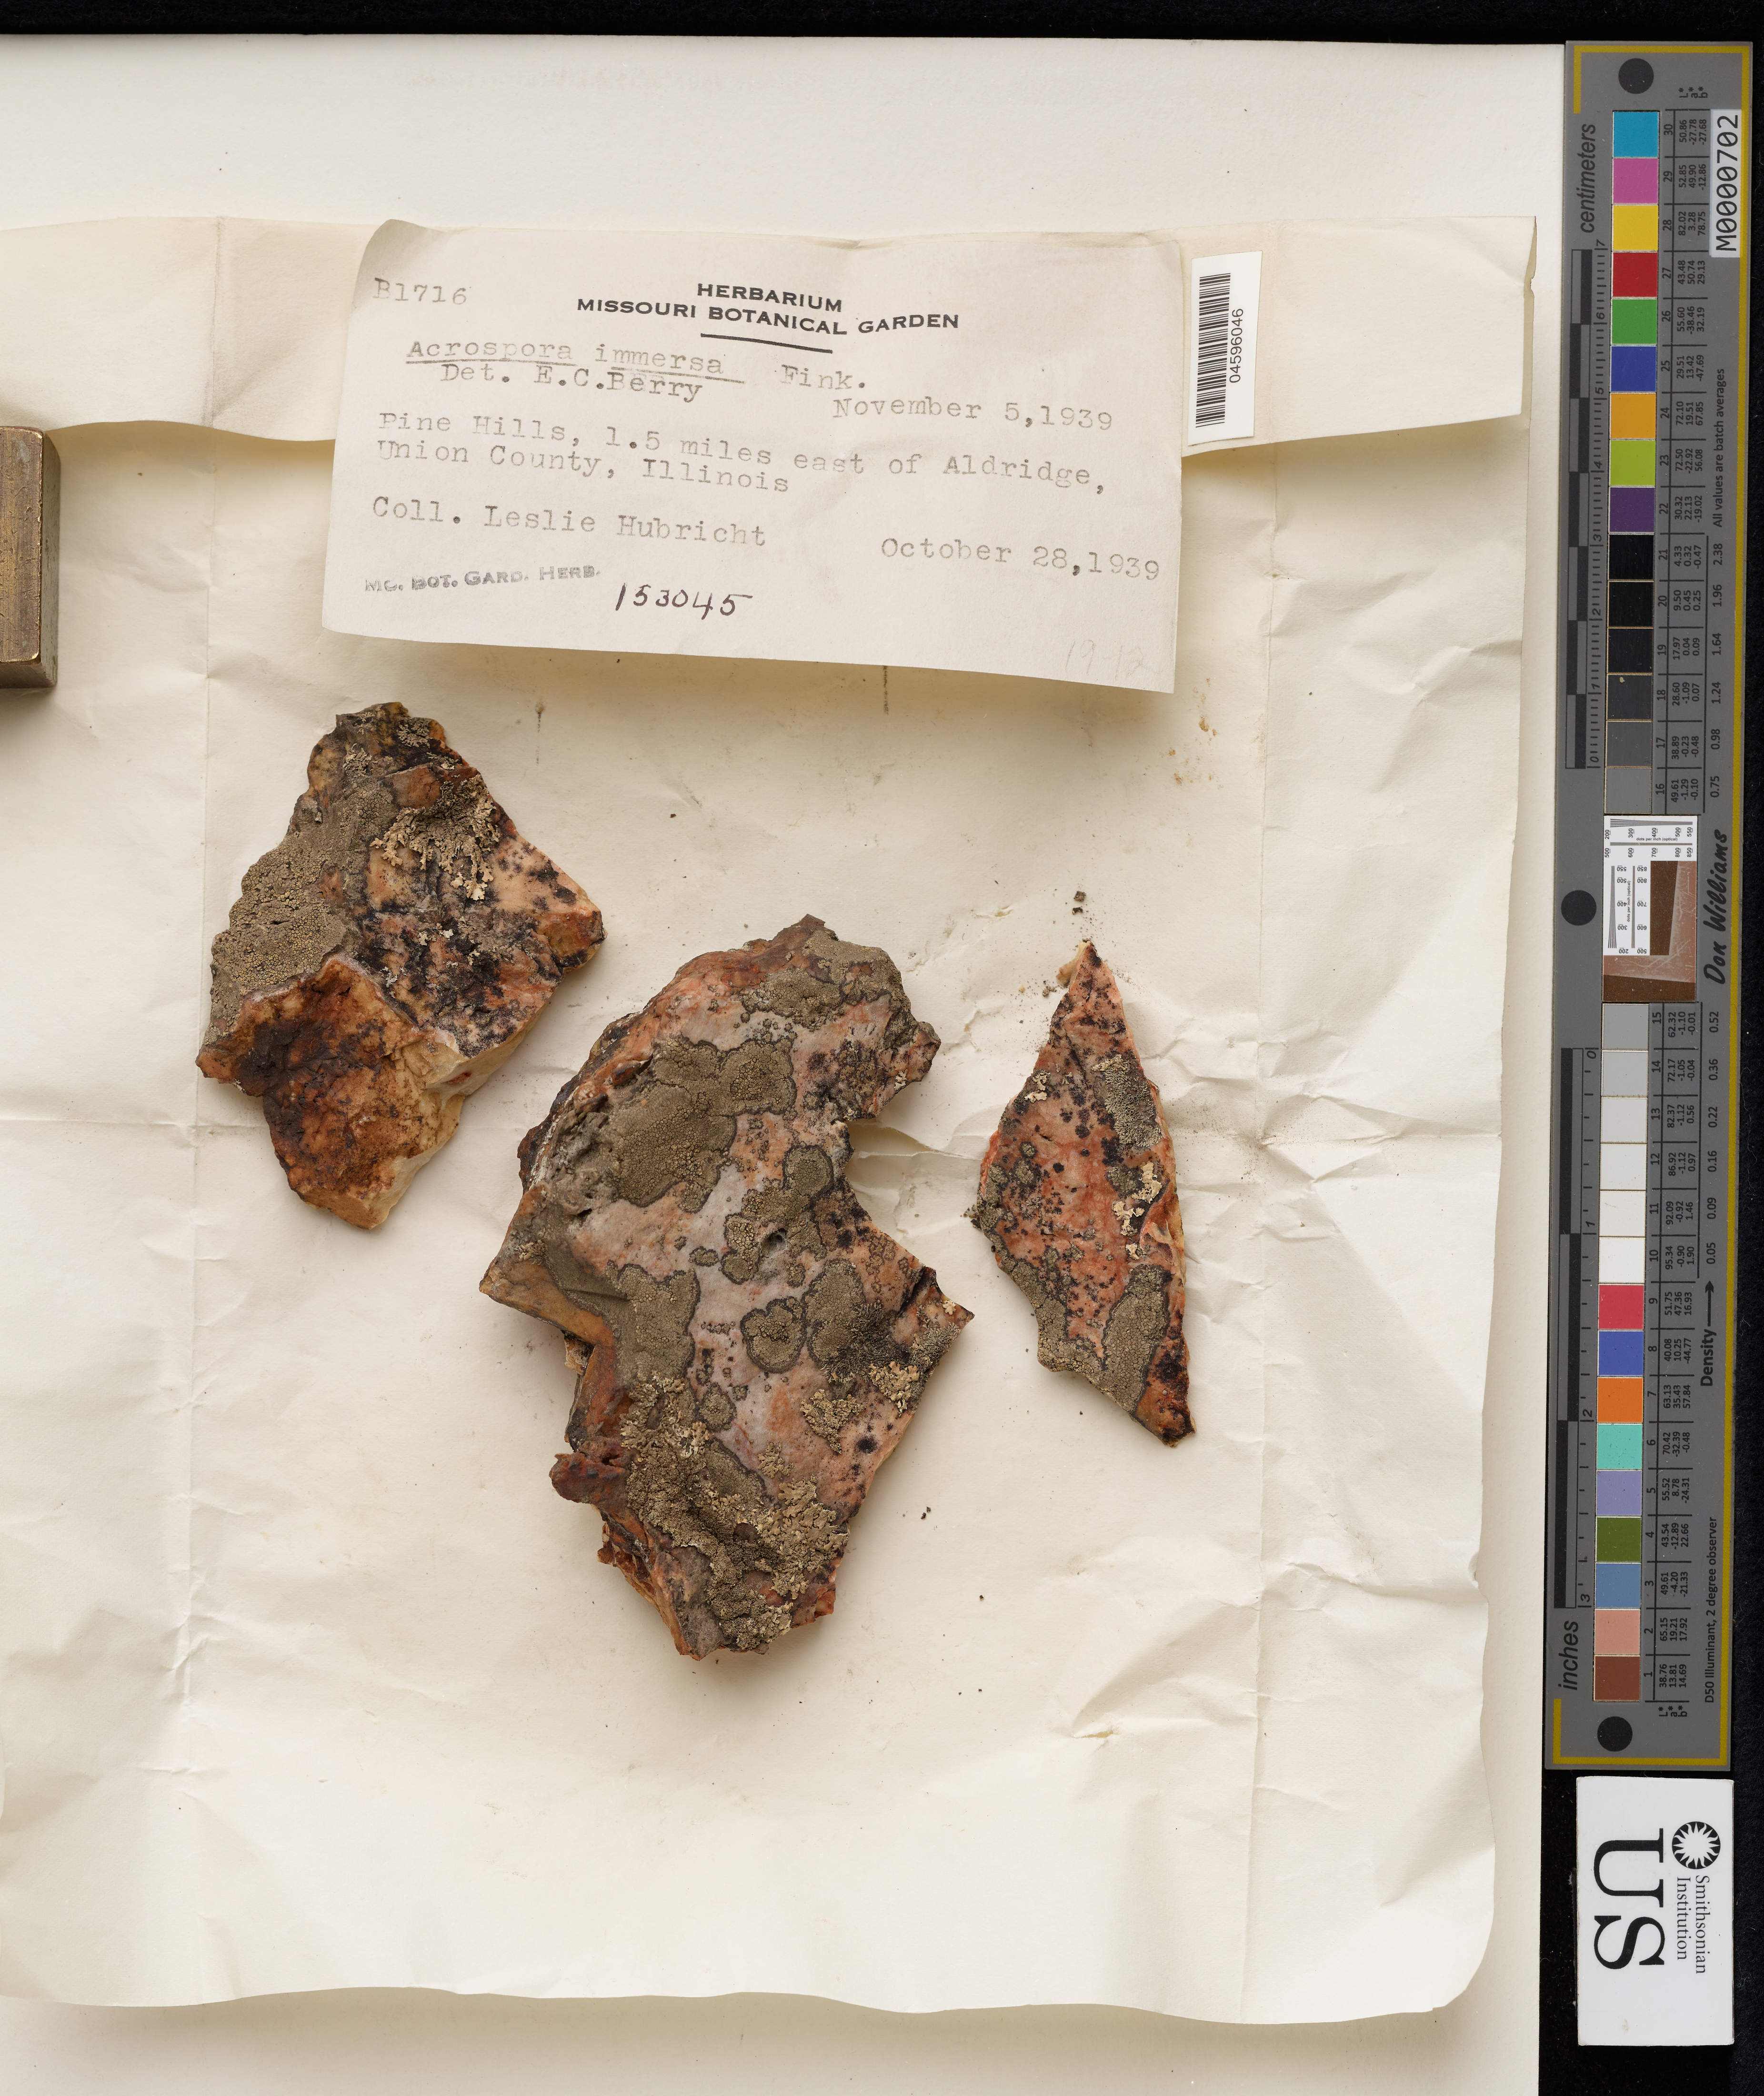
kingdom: Fungi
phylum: Ascomycota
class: Lecanoromycetes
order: Acarosporales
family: Acarosporaceae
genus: Acarospora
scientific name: Acarospora immersa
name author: (J.Hedrick) Fink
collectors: L. Hubricht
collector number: B1716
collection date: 1939-10-28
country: United States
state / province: Illinois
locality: Pine Hills, 1.5 miles east of Aldrigde, Union County.